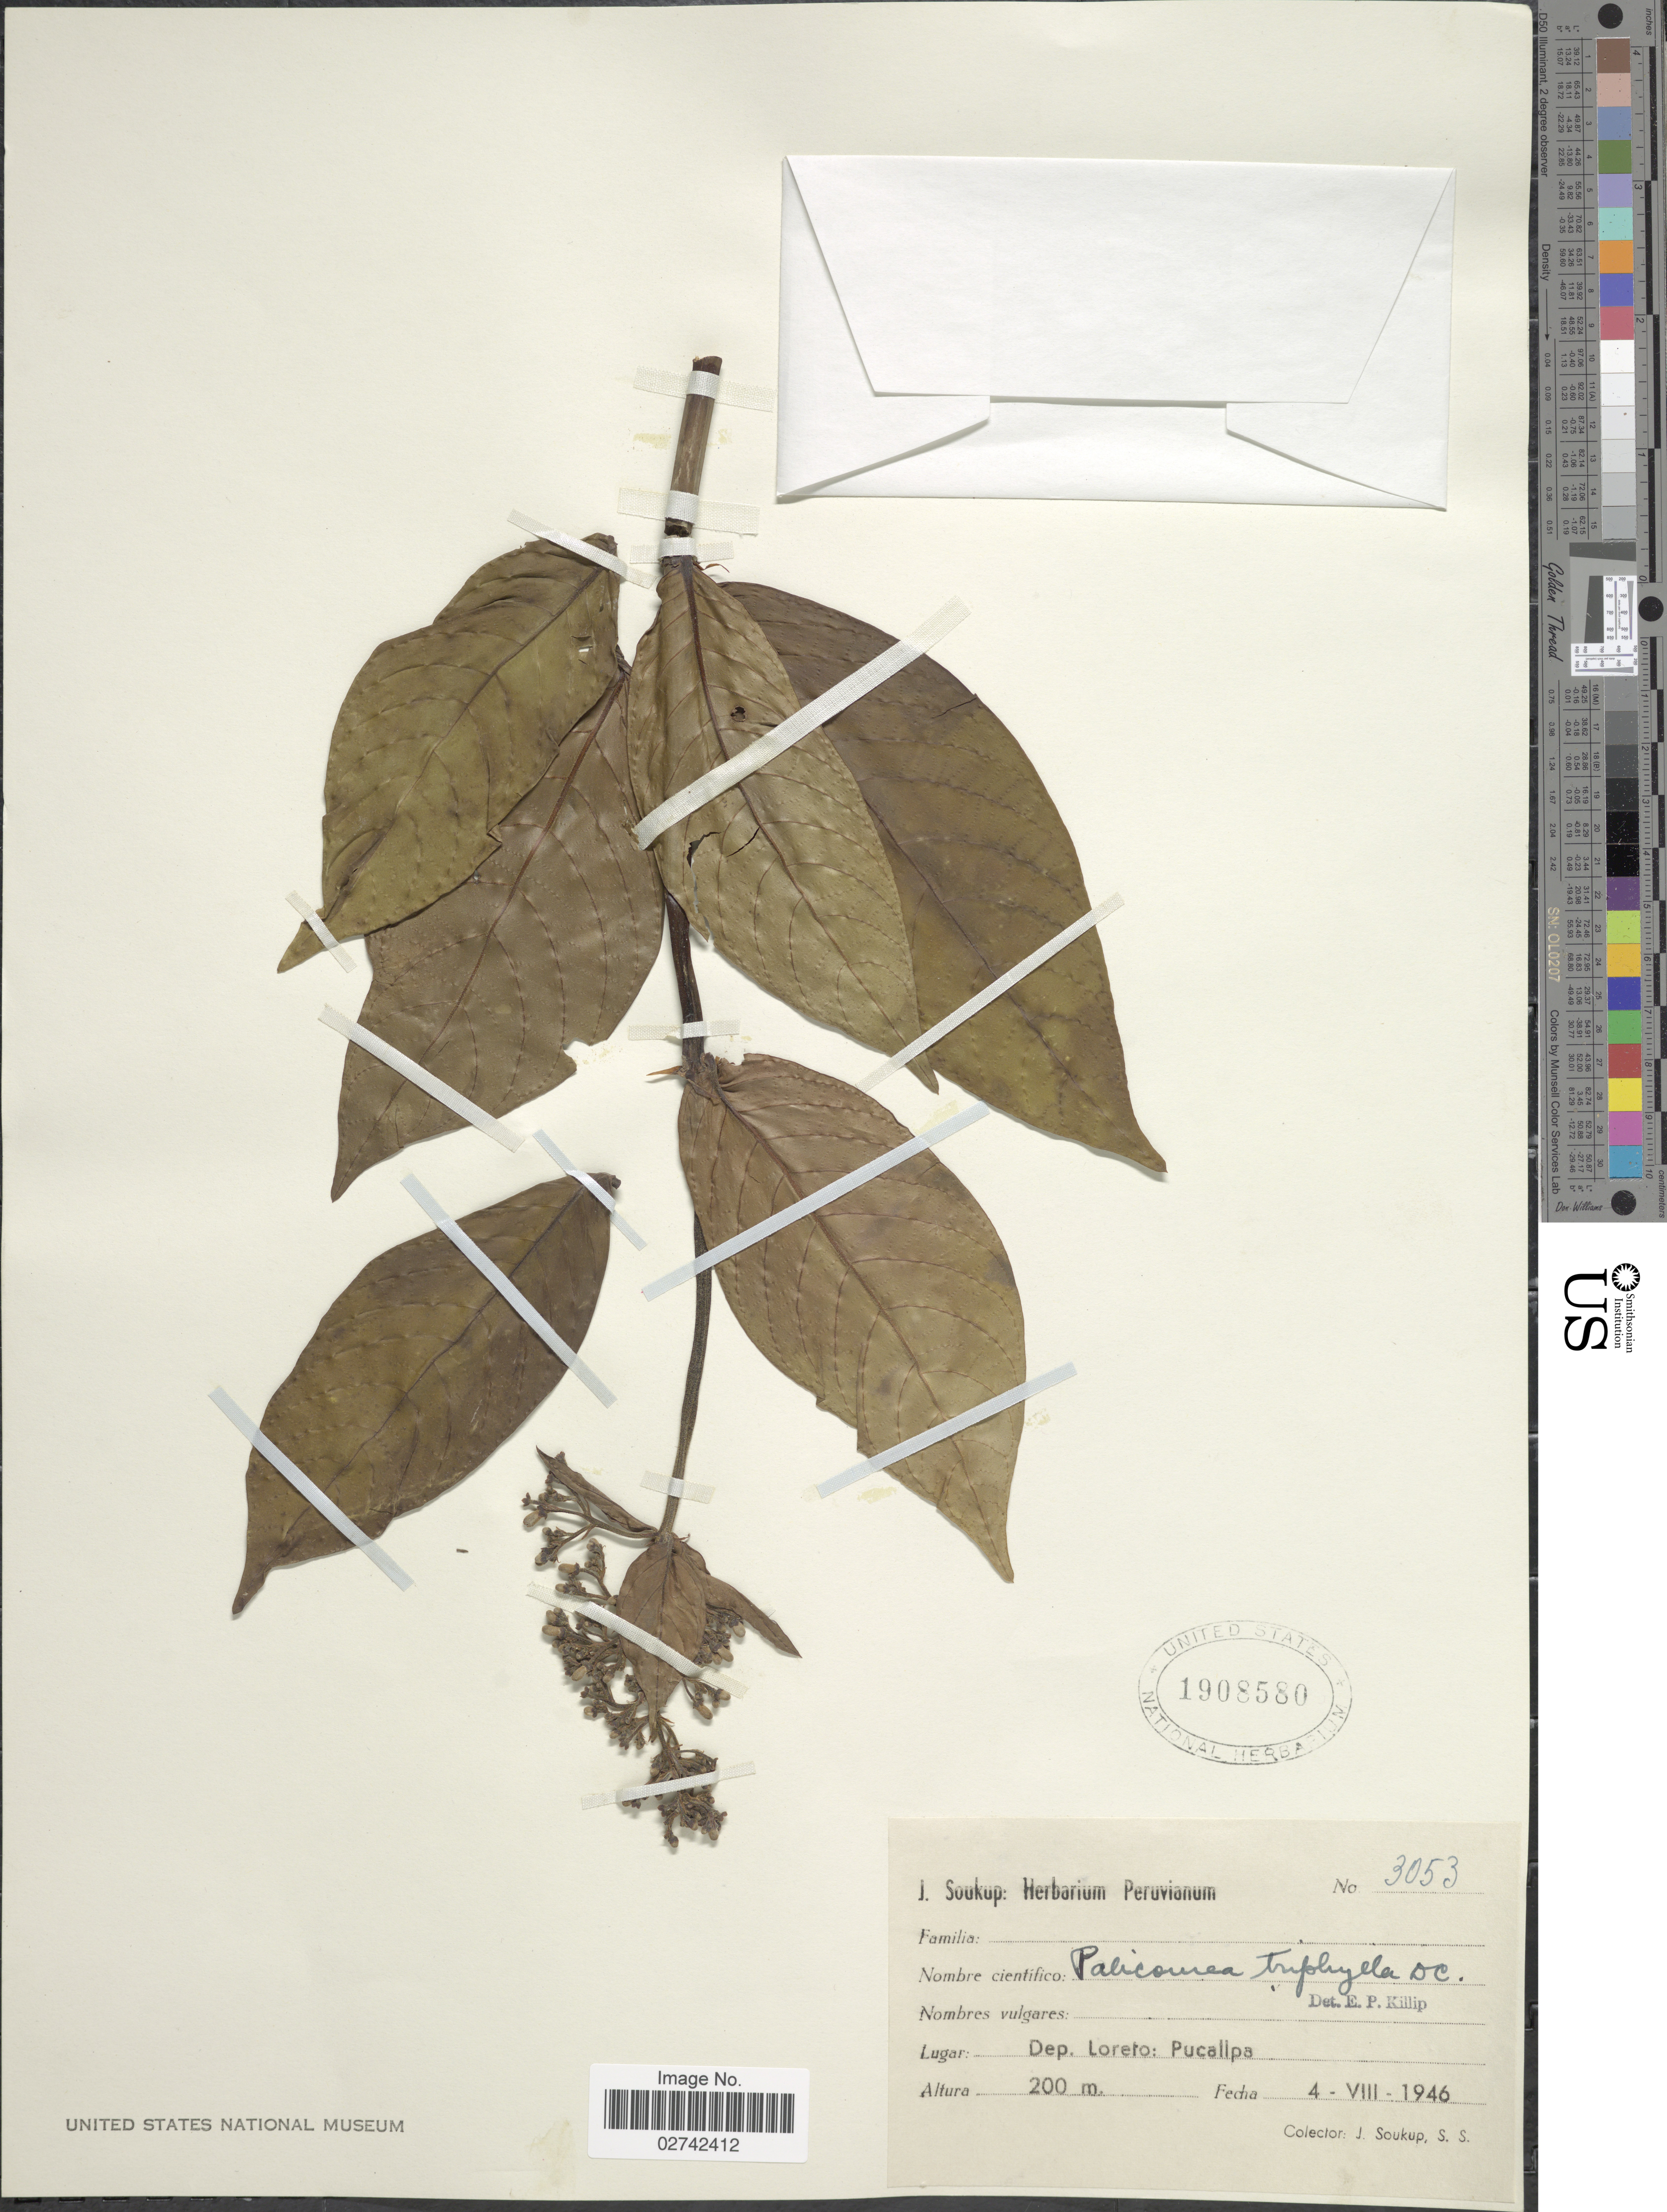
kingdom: Plantae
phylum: Tracheophyta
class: Magnoliopsida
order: Gentianales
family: Rubiaceae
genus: Palicourea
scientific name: Palicourea triphylla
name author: DC.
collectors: J. Soukup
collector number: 3053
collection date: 1946-08-04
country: Peru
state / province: Loreto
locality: Pucallpa.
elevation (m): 200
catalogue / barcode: US 1908580